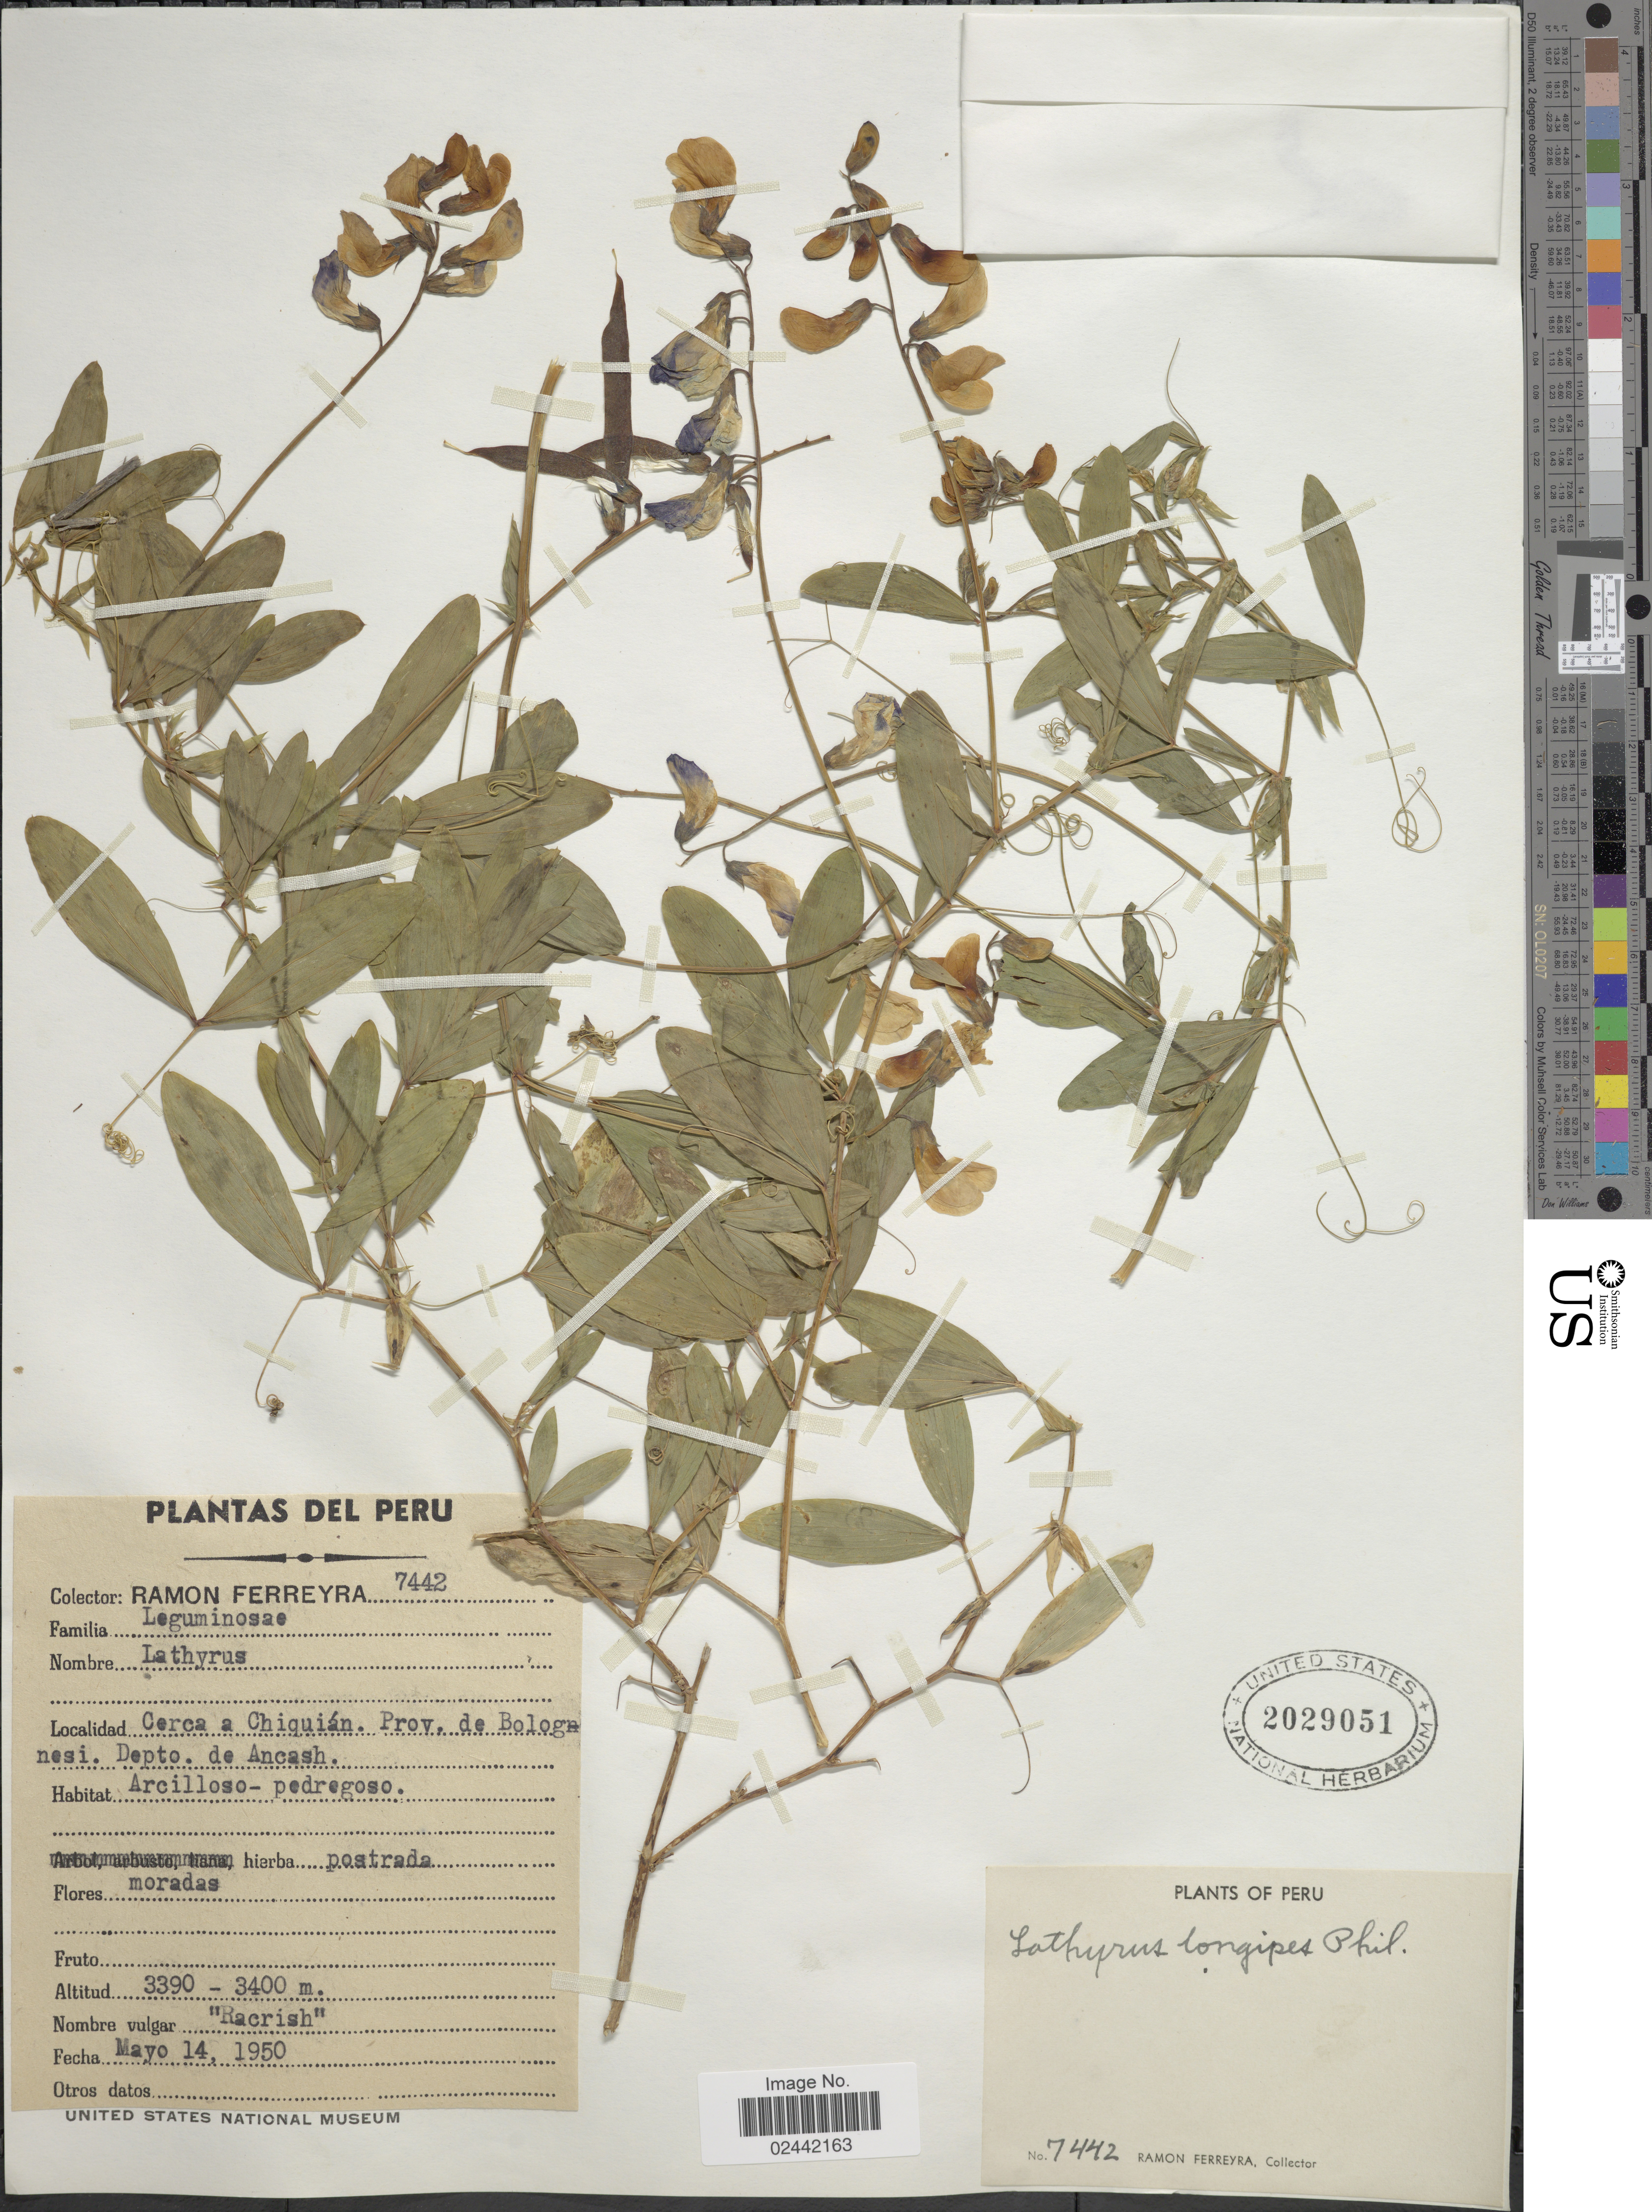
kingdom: Plantae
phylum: Tracheophyta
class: Magnoliopsida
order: Fabales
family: Fabaceae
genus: Lathyrus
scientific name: Lathyrus longipes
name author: Phil.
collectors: R. A. Ferreyra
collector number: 7442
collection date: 1950-05-14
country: Peru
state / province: Ancash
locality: Cerca a Chiquian. Prov. de Bolognesi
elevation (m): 3390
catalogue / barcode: US 2029051